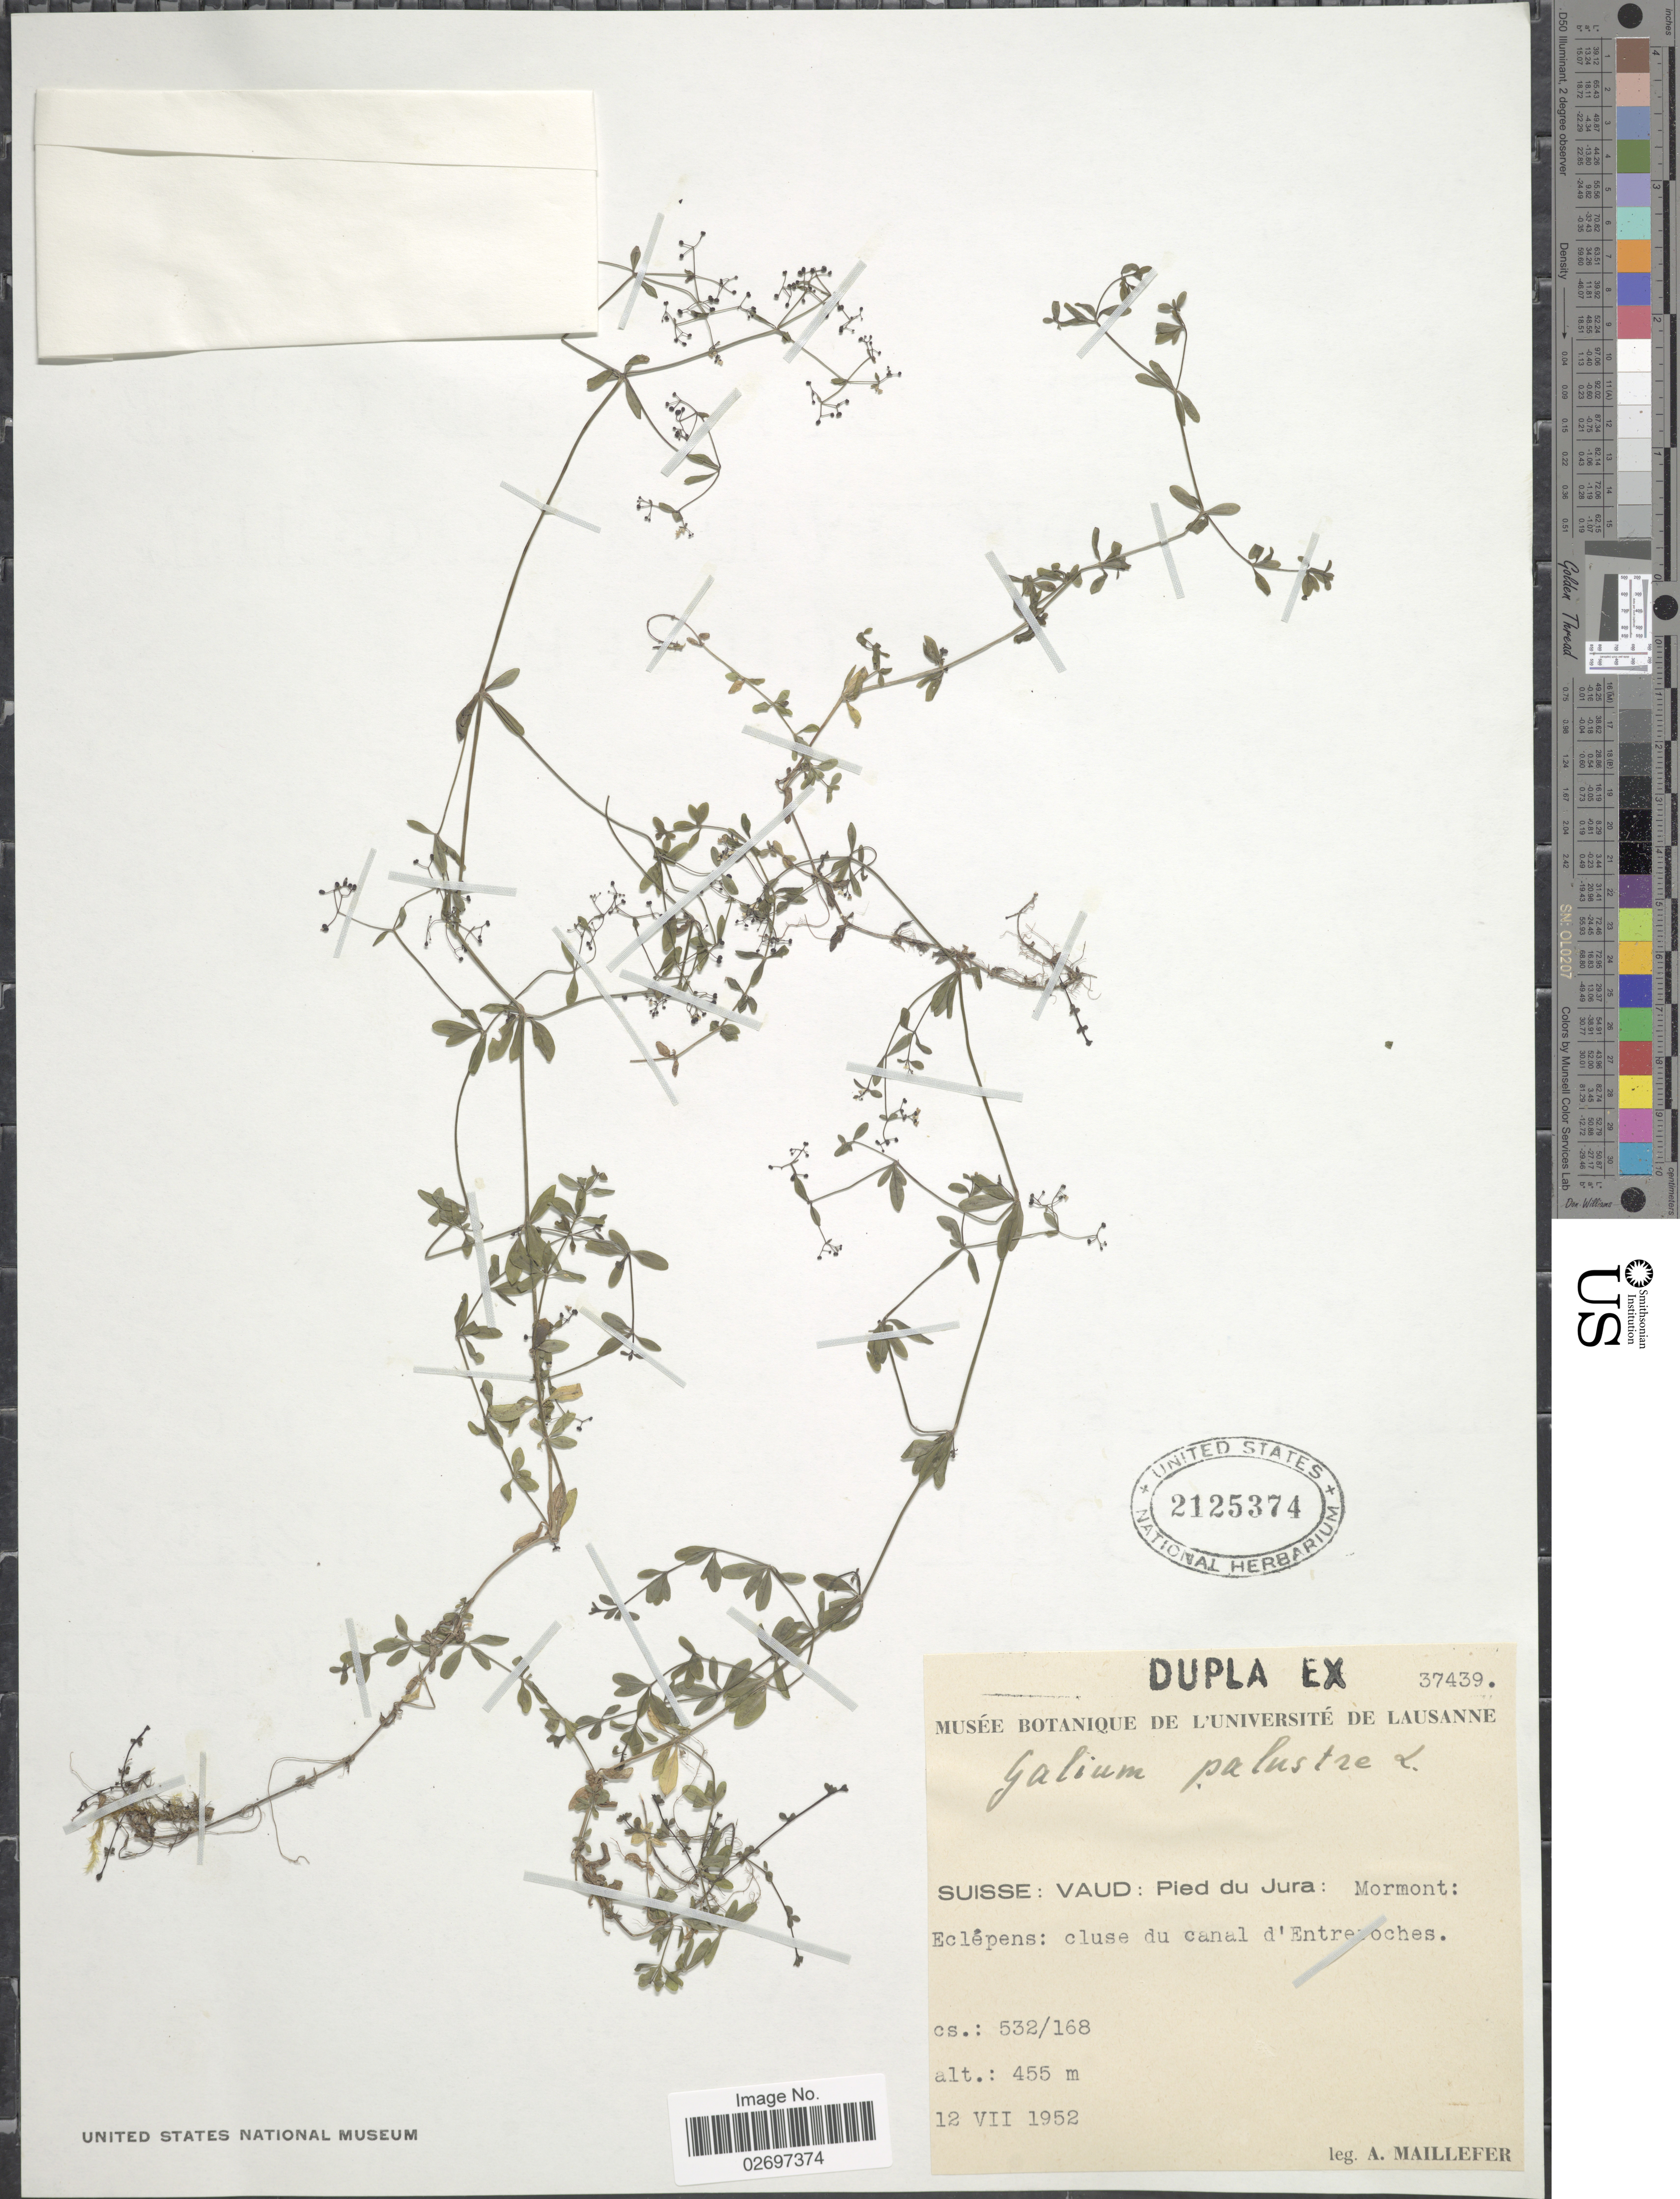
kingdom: Plantae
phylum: Tracheophyta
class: Magnoliopsida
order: Gentianales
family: Rubiaceae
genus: Galium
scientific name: Galium palustre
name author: L.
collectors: A. Maillefer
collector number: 37439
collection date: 1952-07-12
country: Switzerland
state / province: Vaud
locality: Suisse: Pied du Jura: Mormont: Eclépens: cluse du canal d'Entreroches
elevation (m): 455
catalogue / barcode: US 2125374